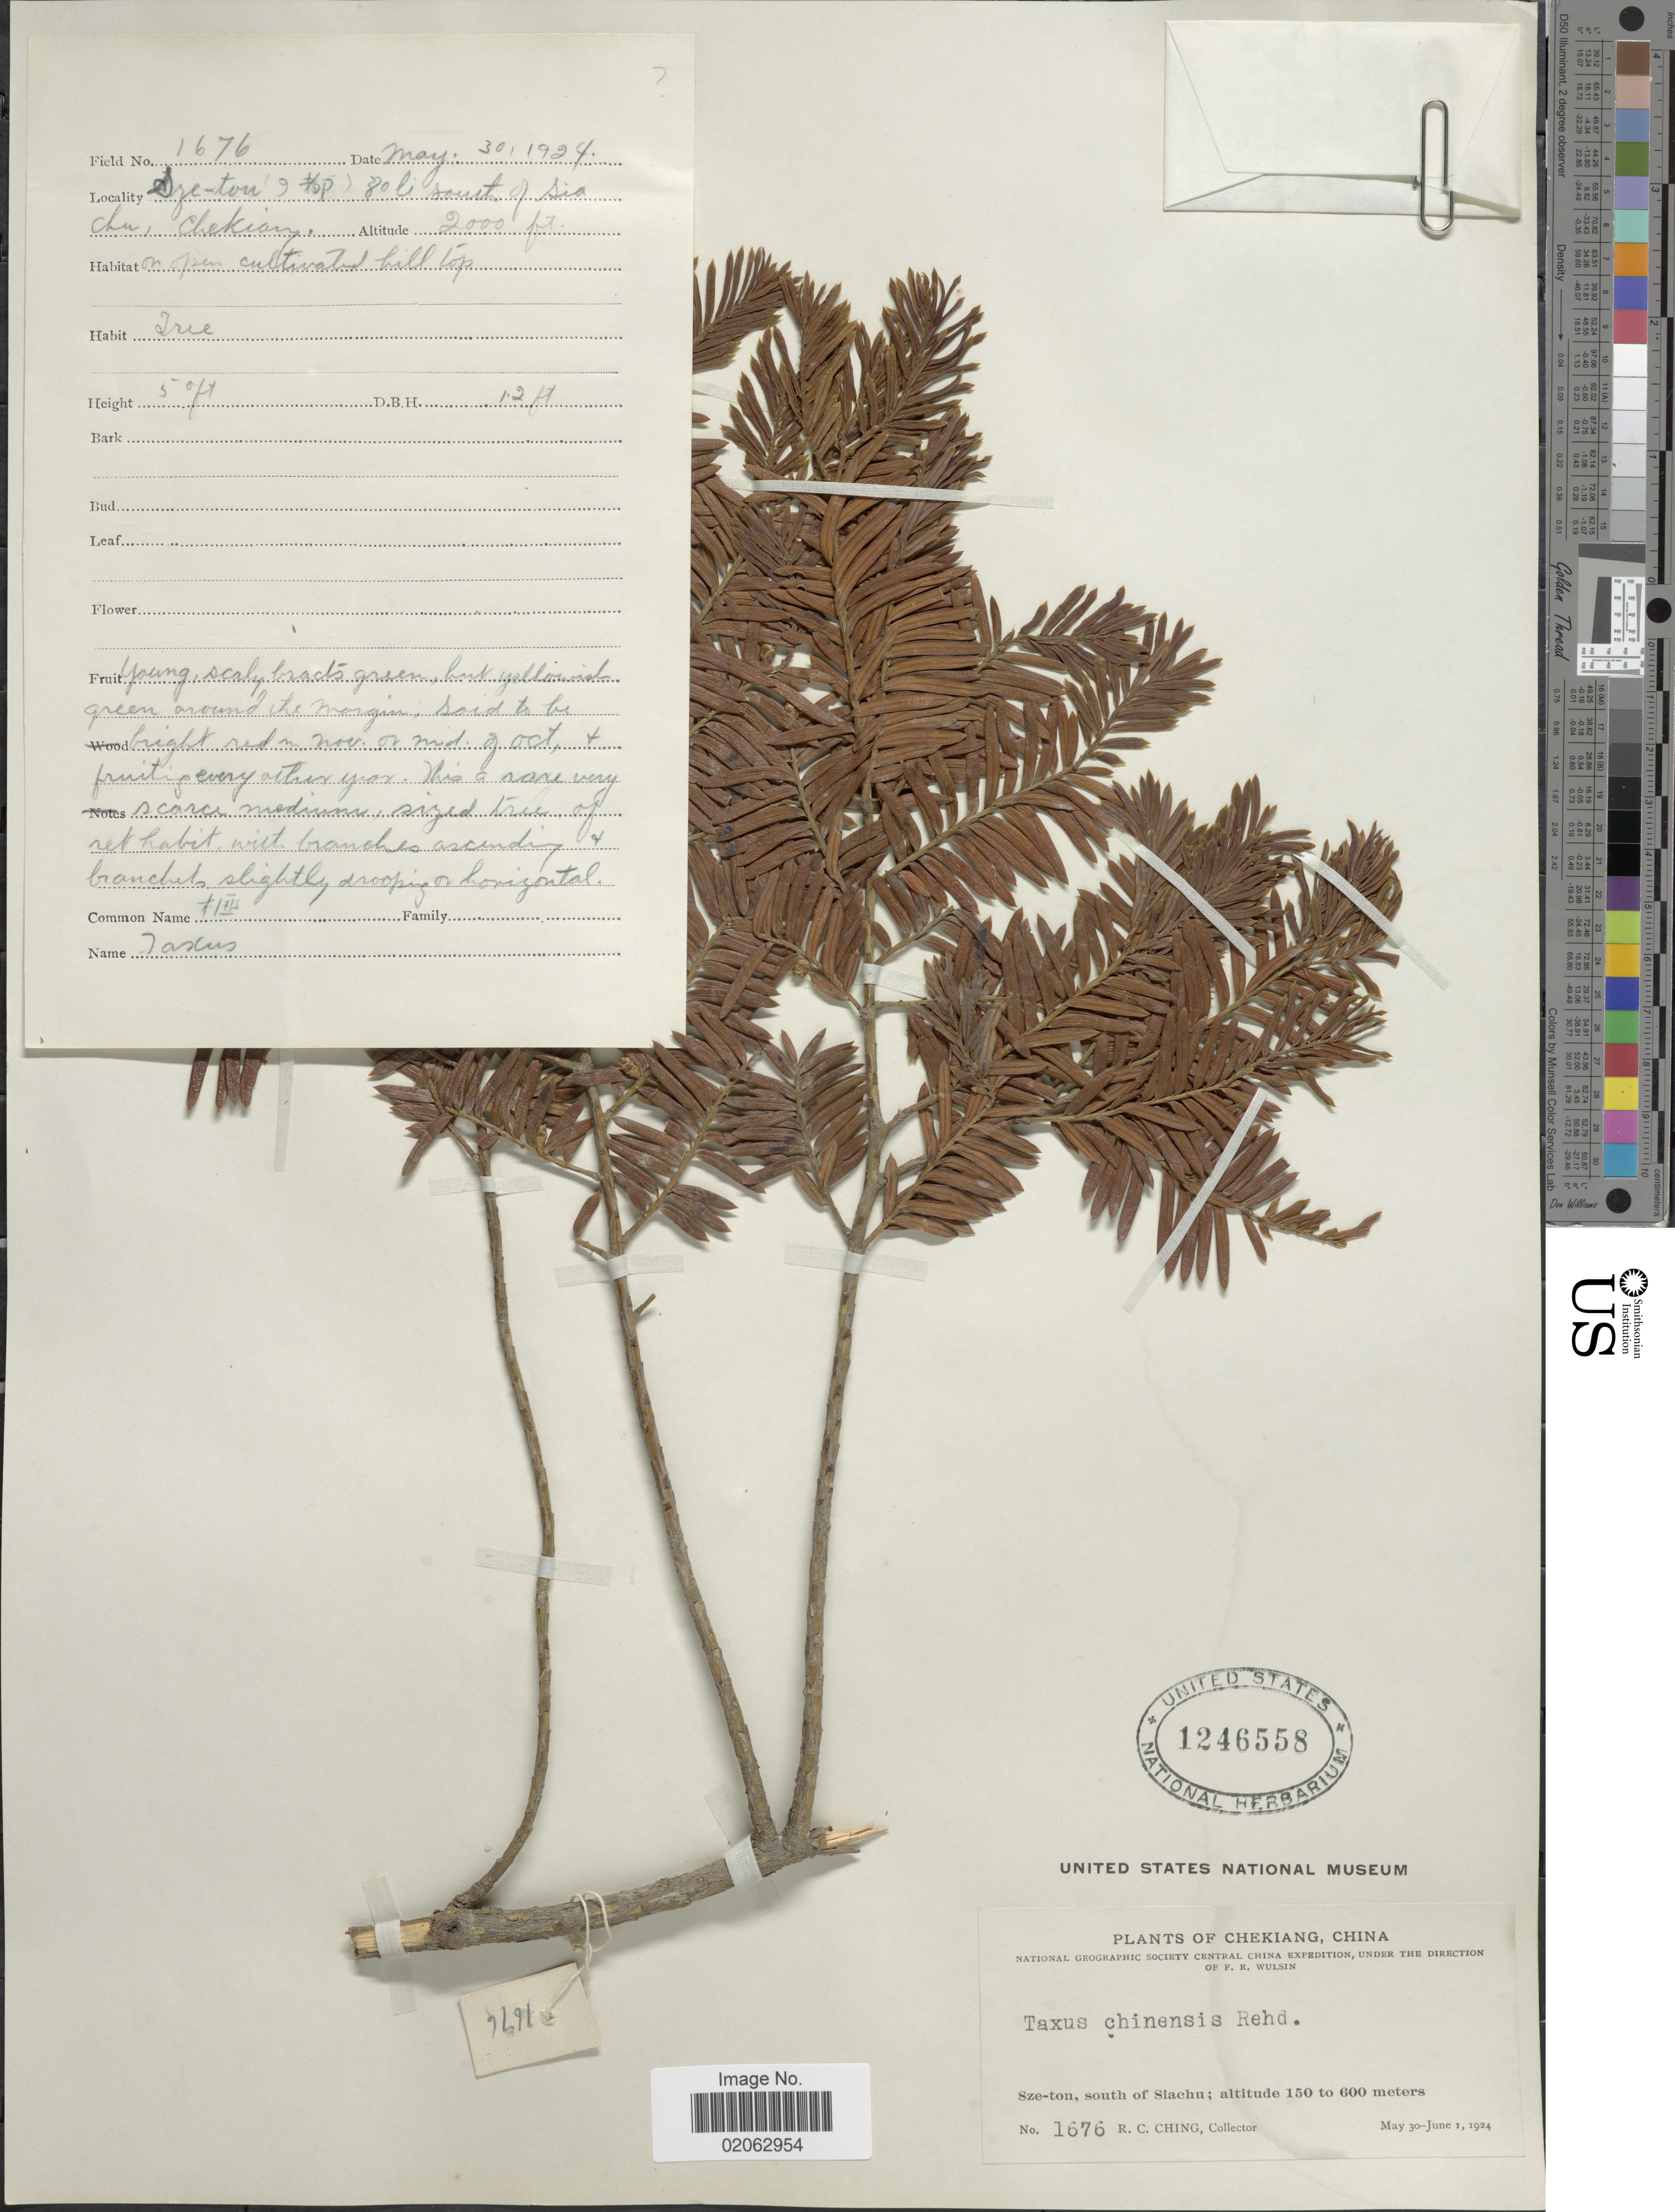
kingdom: Plantae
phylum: Tracheophyta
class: Pinopsida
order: Pinales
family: Taxaceae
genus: Taxus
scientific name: Taxus celebica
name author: (Warb.) H.L. Li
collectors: R. C. Ching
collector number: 1676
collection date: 1924-05-30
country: China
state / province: Chongging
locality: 80 li. South of Siachu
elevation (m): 610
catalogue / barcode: US 1246558